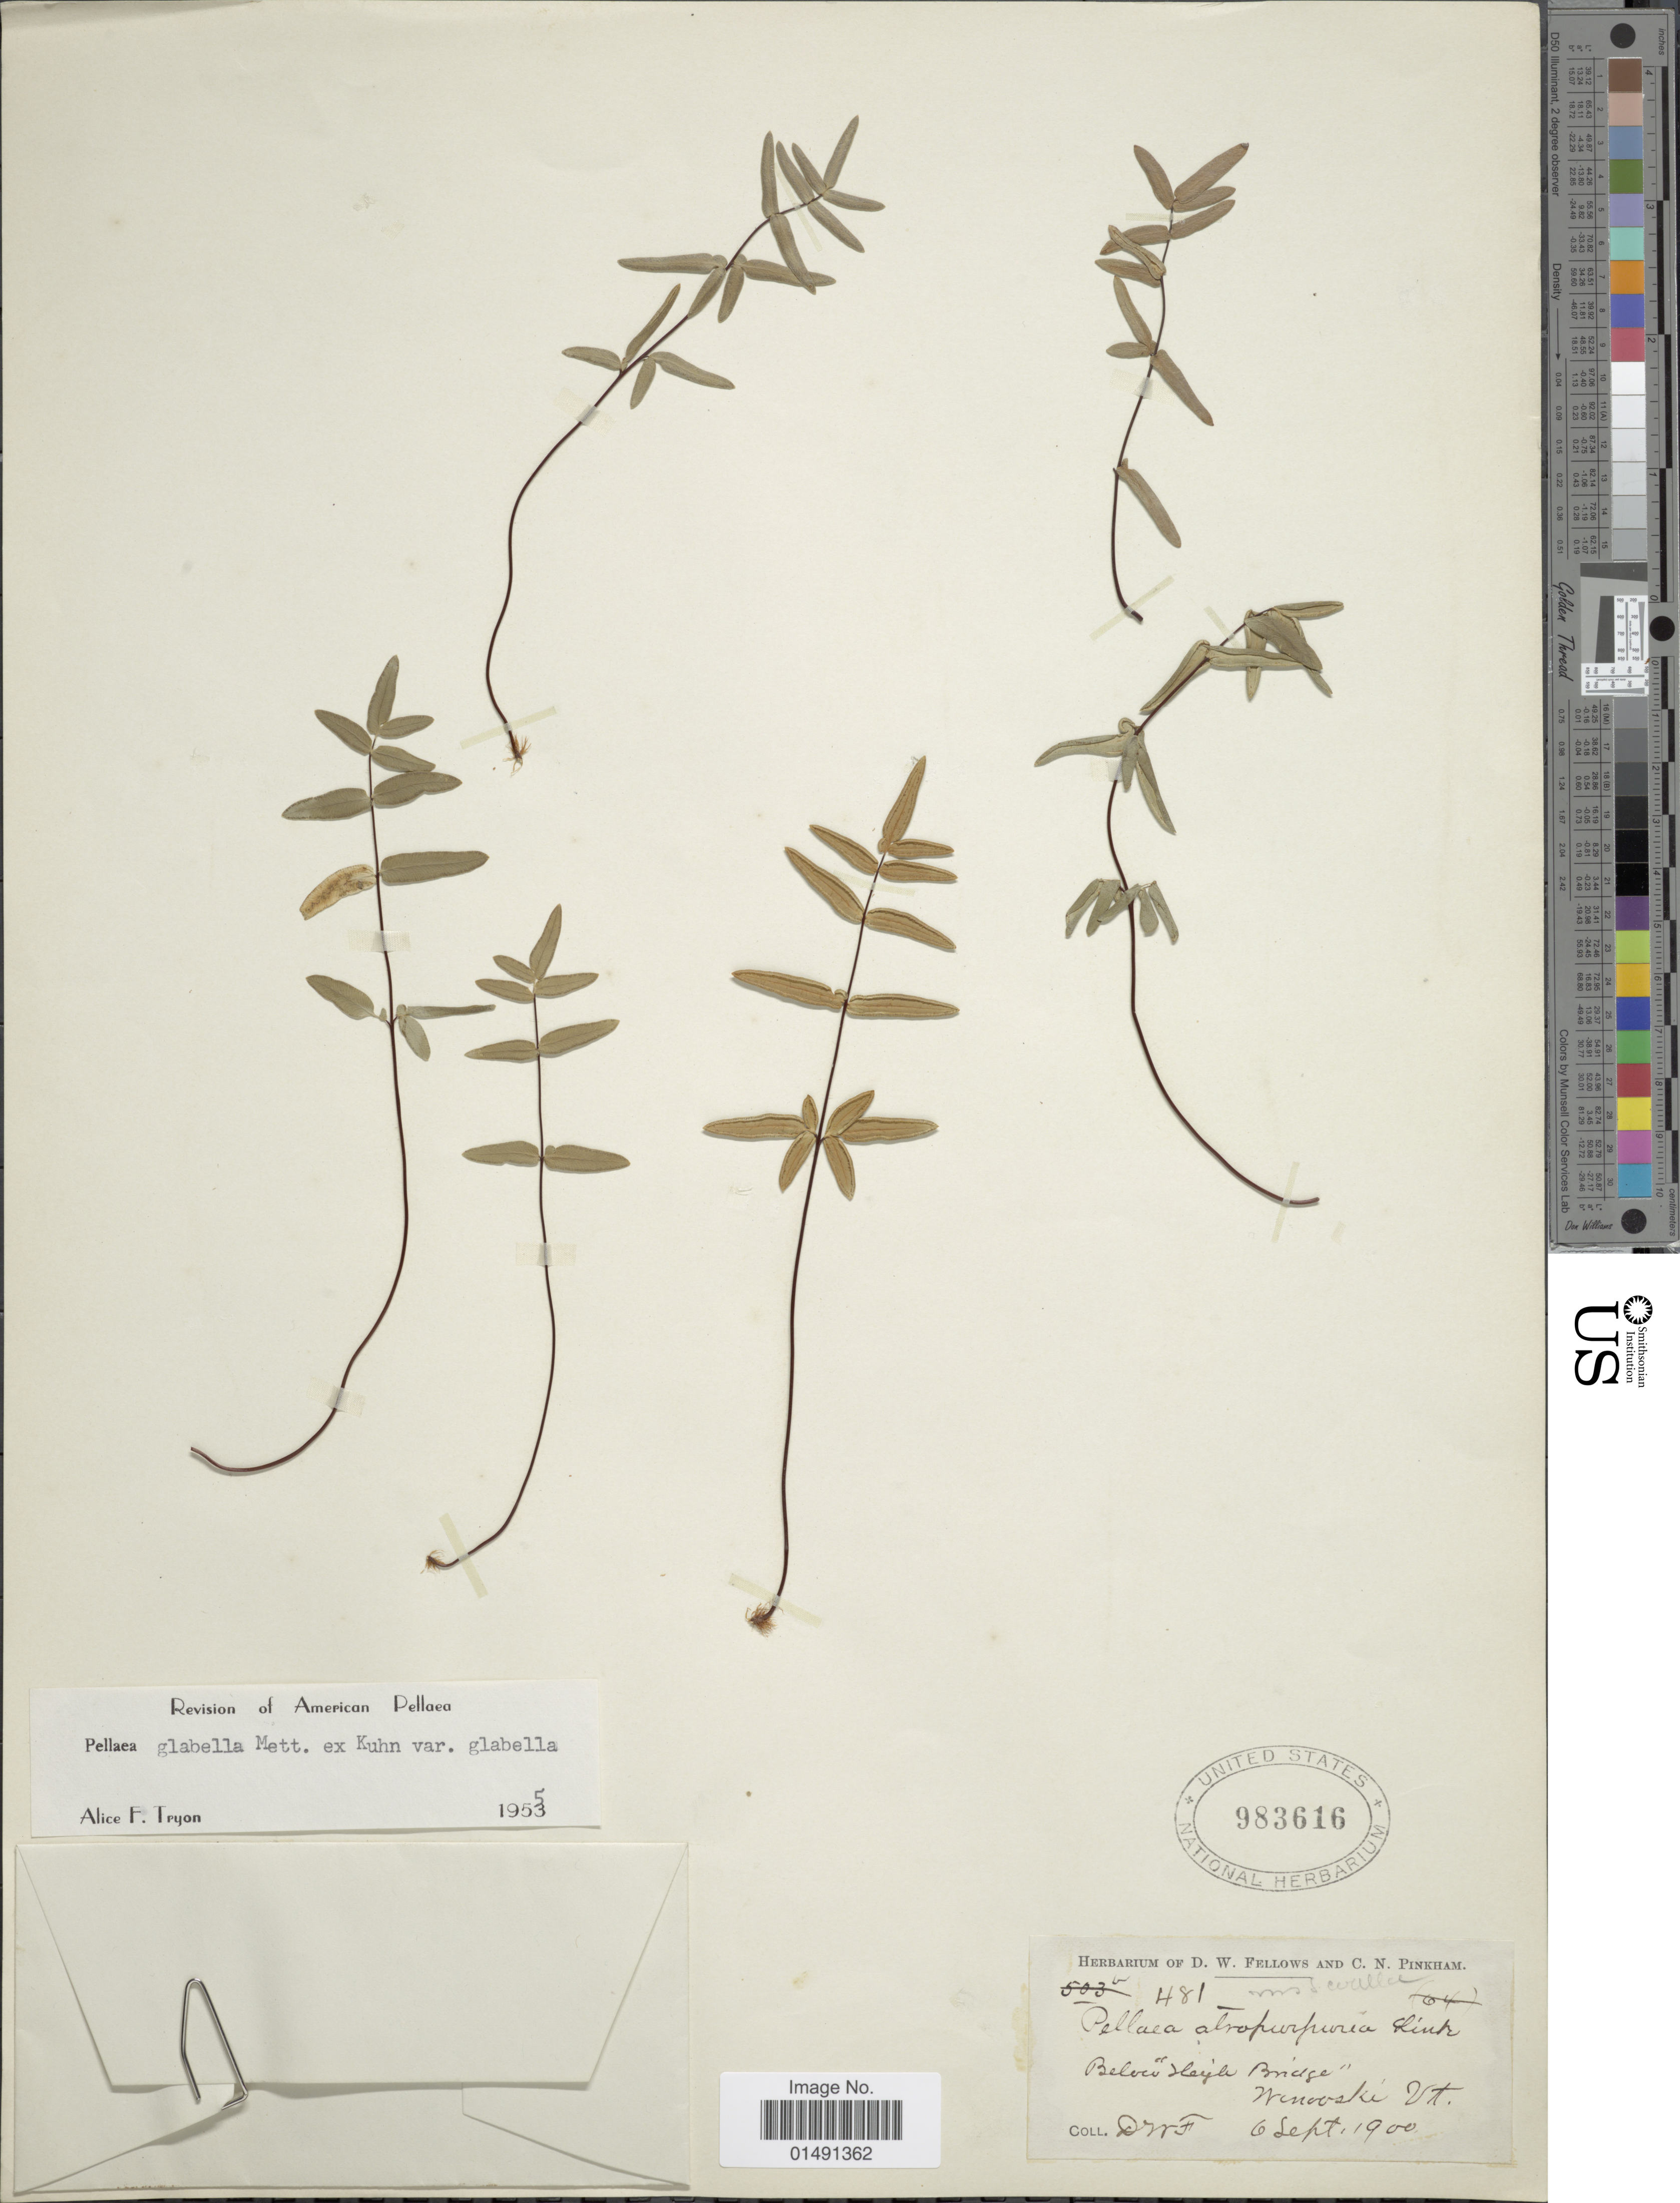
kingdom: Plantae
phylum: Tracheophyta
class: Polypodiopsida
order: Polypodiales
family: Pteridaceae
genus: Pellaea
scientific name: Pellaea glabella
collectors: D. W. Fellows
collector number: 481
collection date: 1900-09-06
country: United States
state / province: Vermont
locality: Below "High Bridge' Winooski.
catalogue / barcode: US 983616